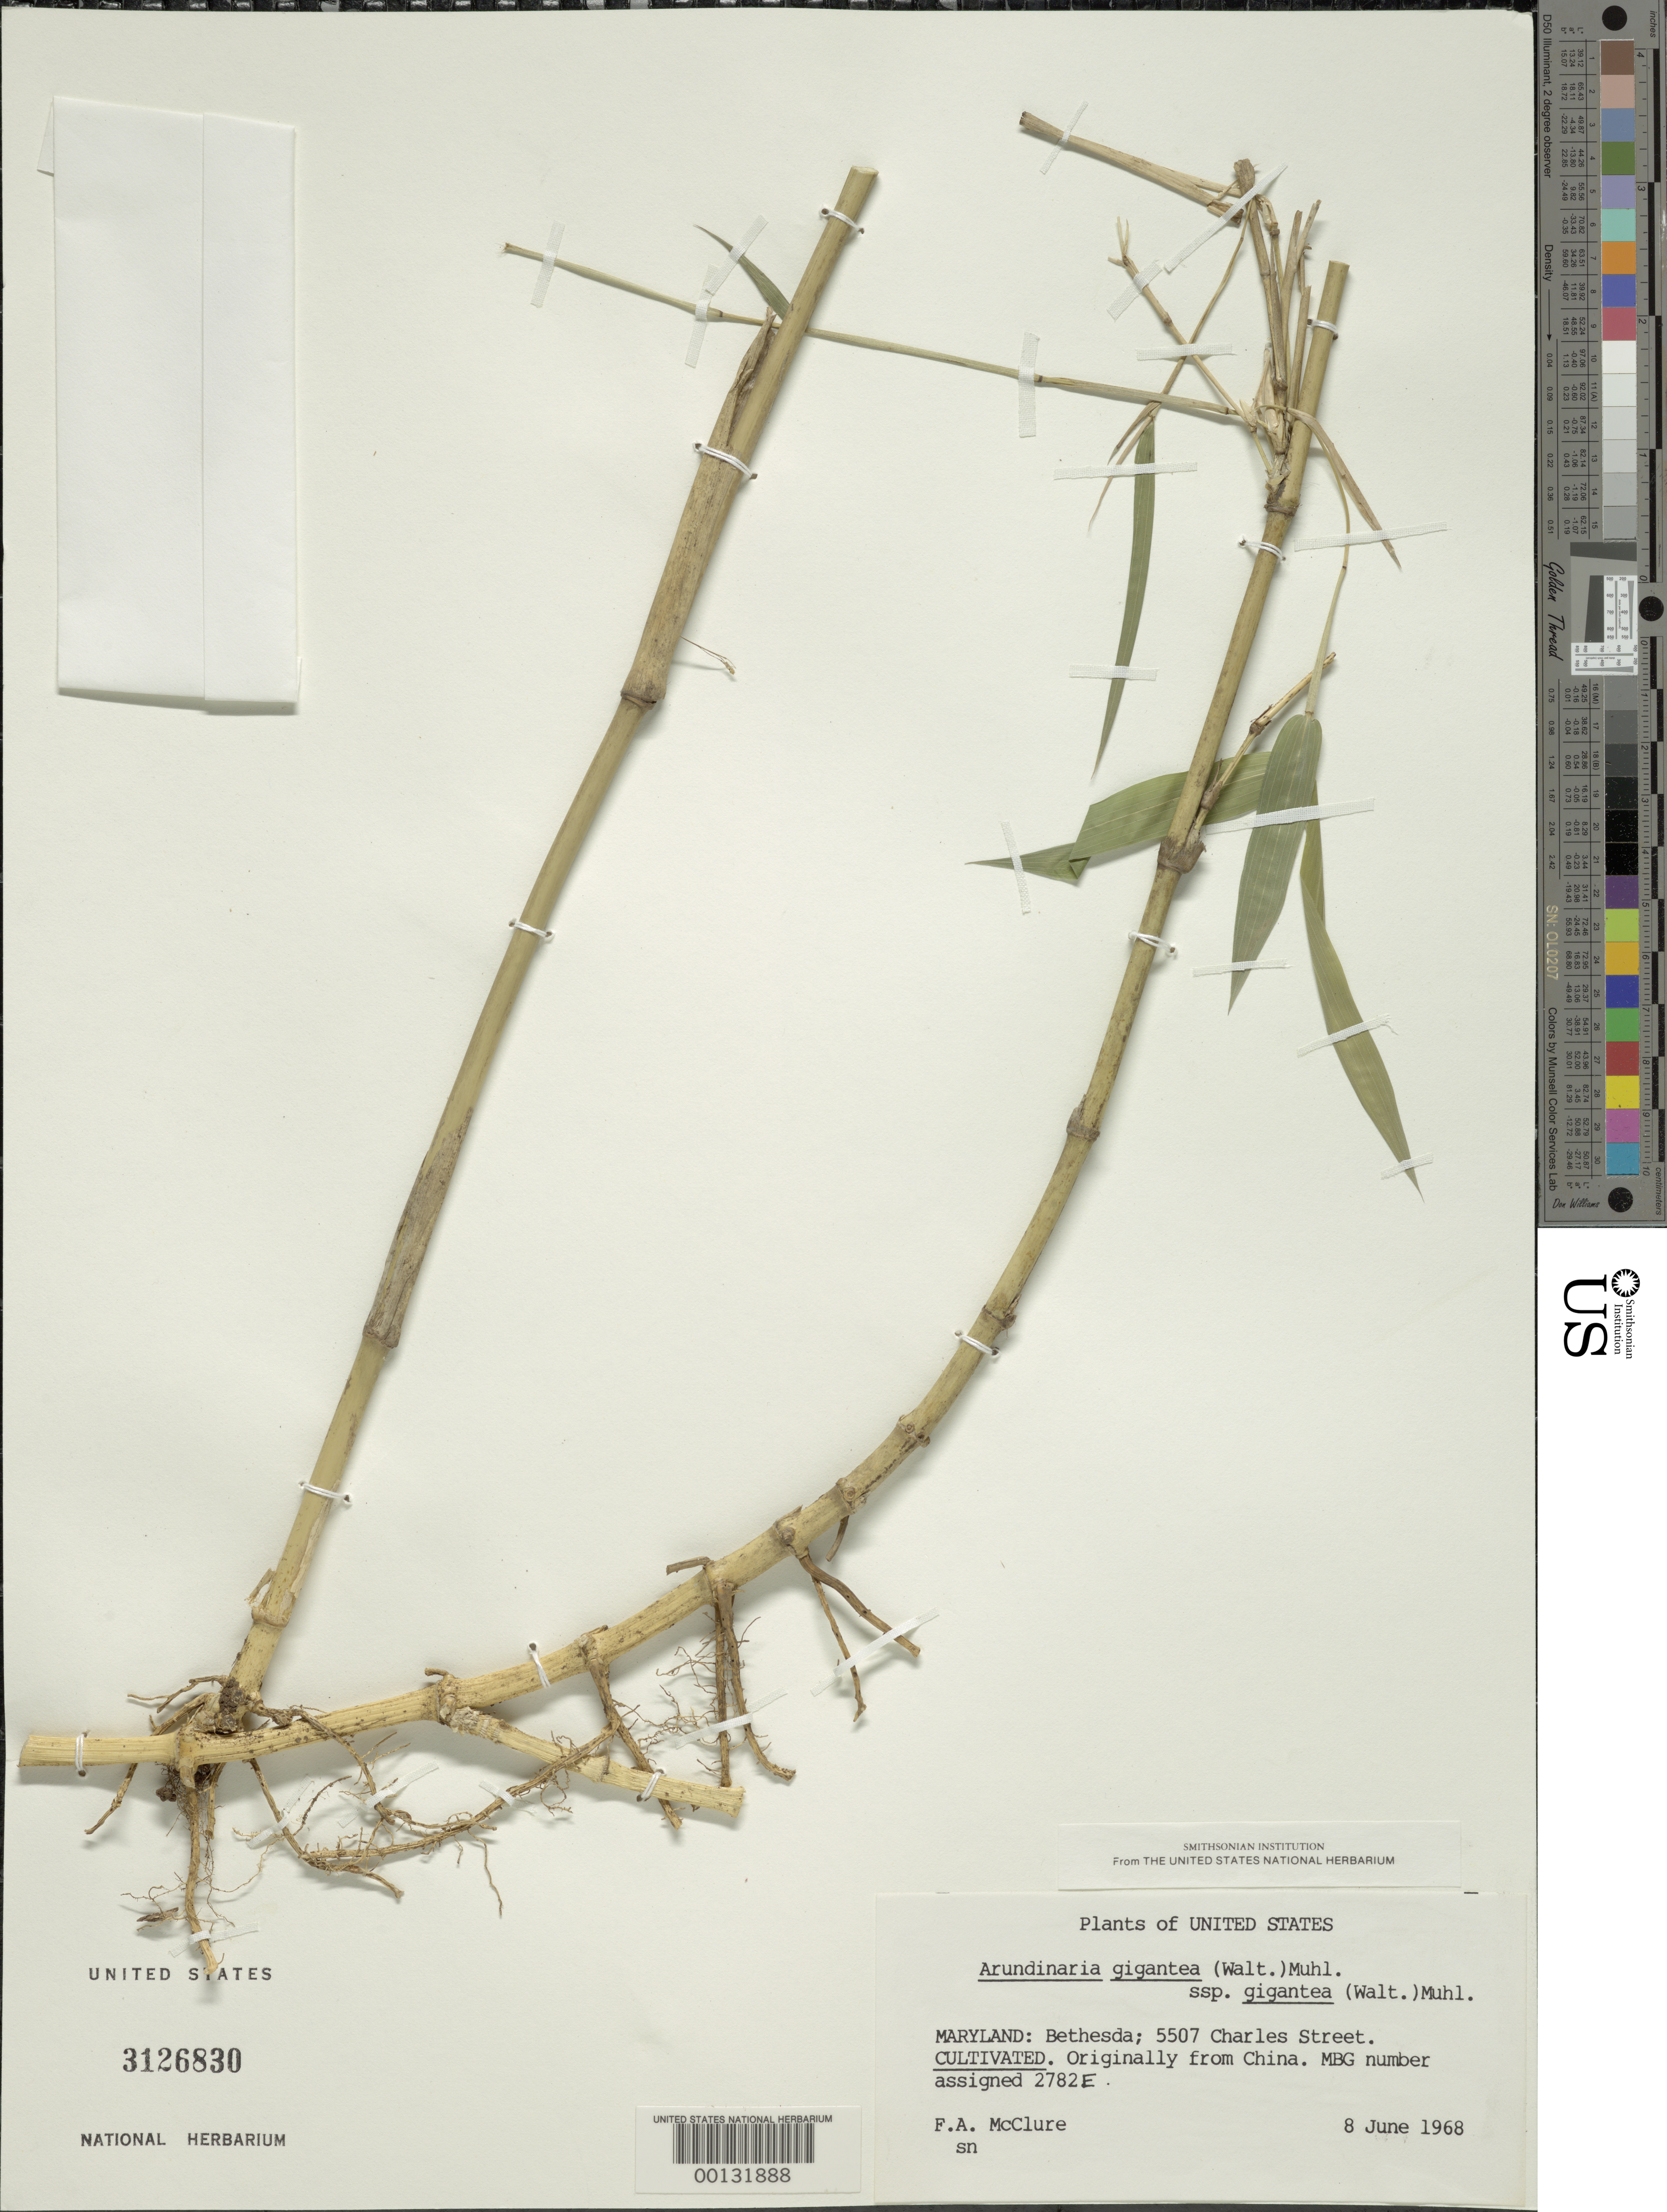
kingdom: Plantae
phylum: Tracheophyta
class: Liliopsida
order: Poales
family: Poaceae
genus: Arundinaria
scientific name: Arundinaria gigantea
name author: (Walter) Muhl.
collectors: F. A. McClure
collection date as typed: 08 Jun 1968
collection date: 1968-06-08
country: United States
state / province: Maryland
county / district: Montgomery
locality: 5507 Charles Street, Bethesda (McClure's garden)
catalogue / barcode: US 3126830